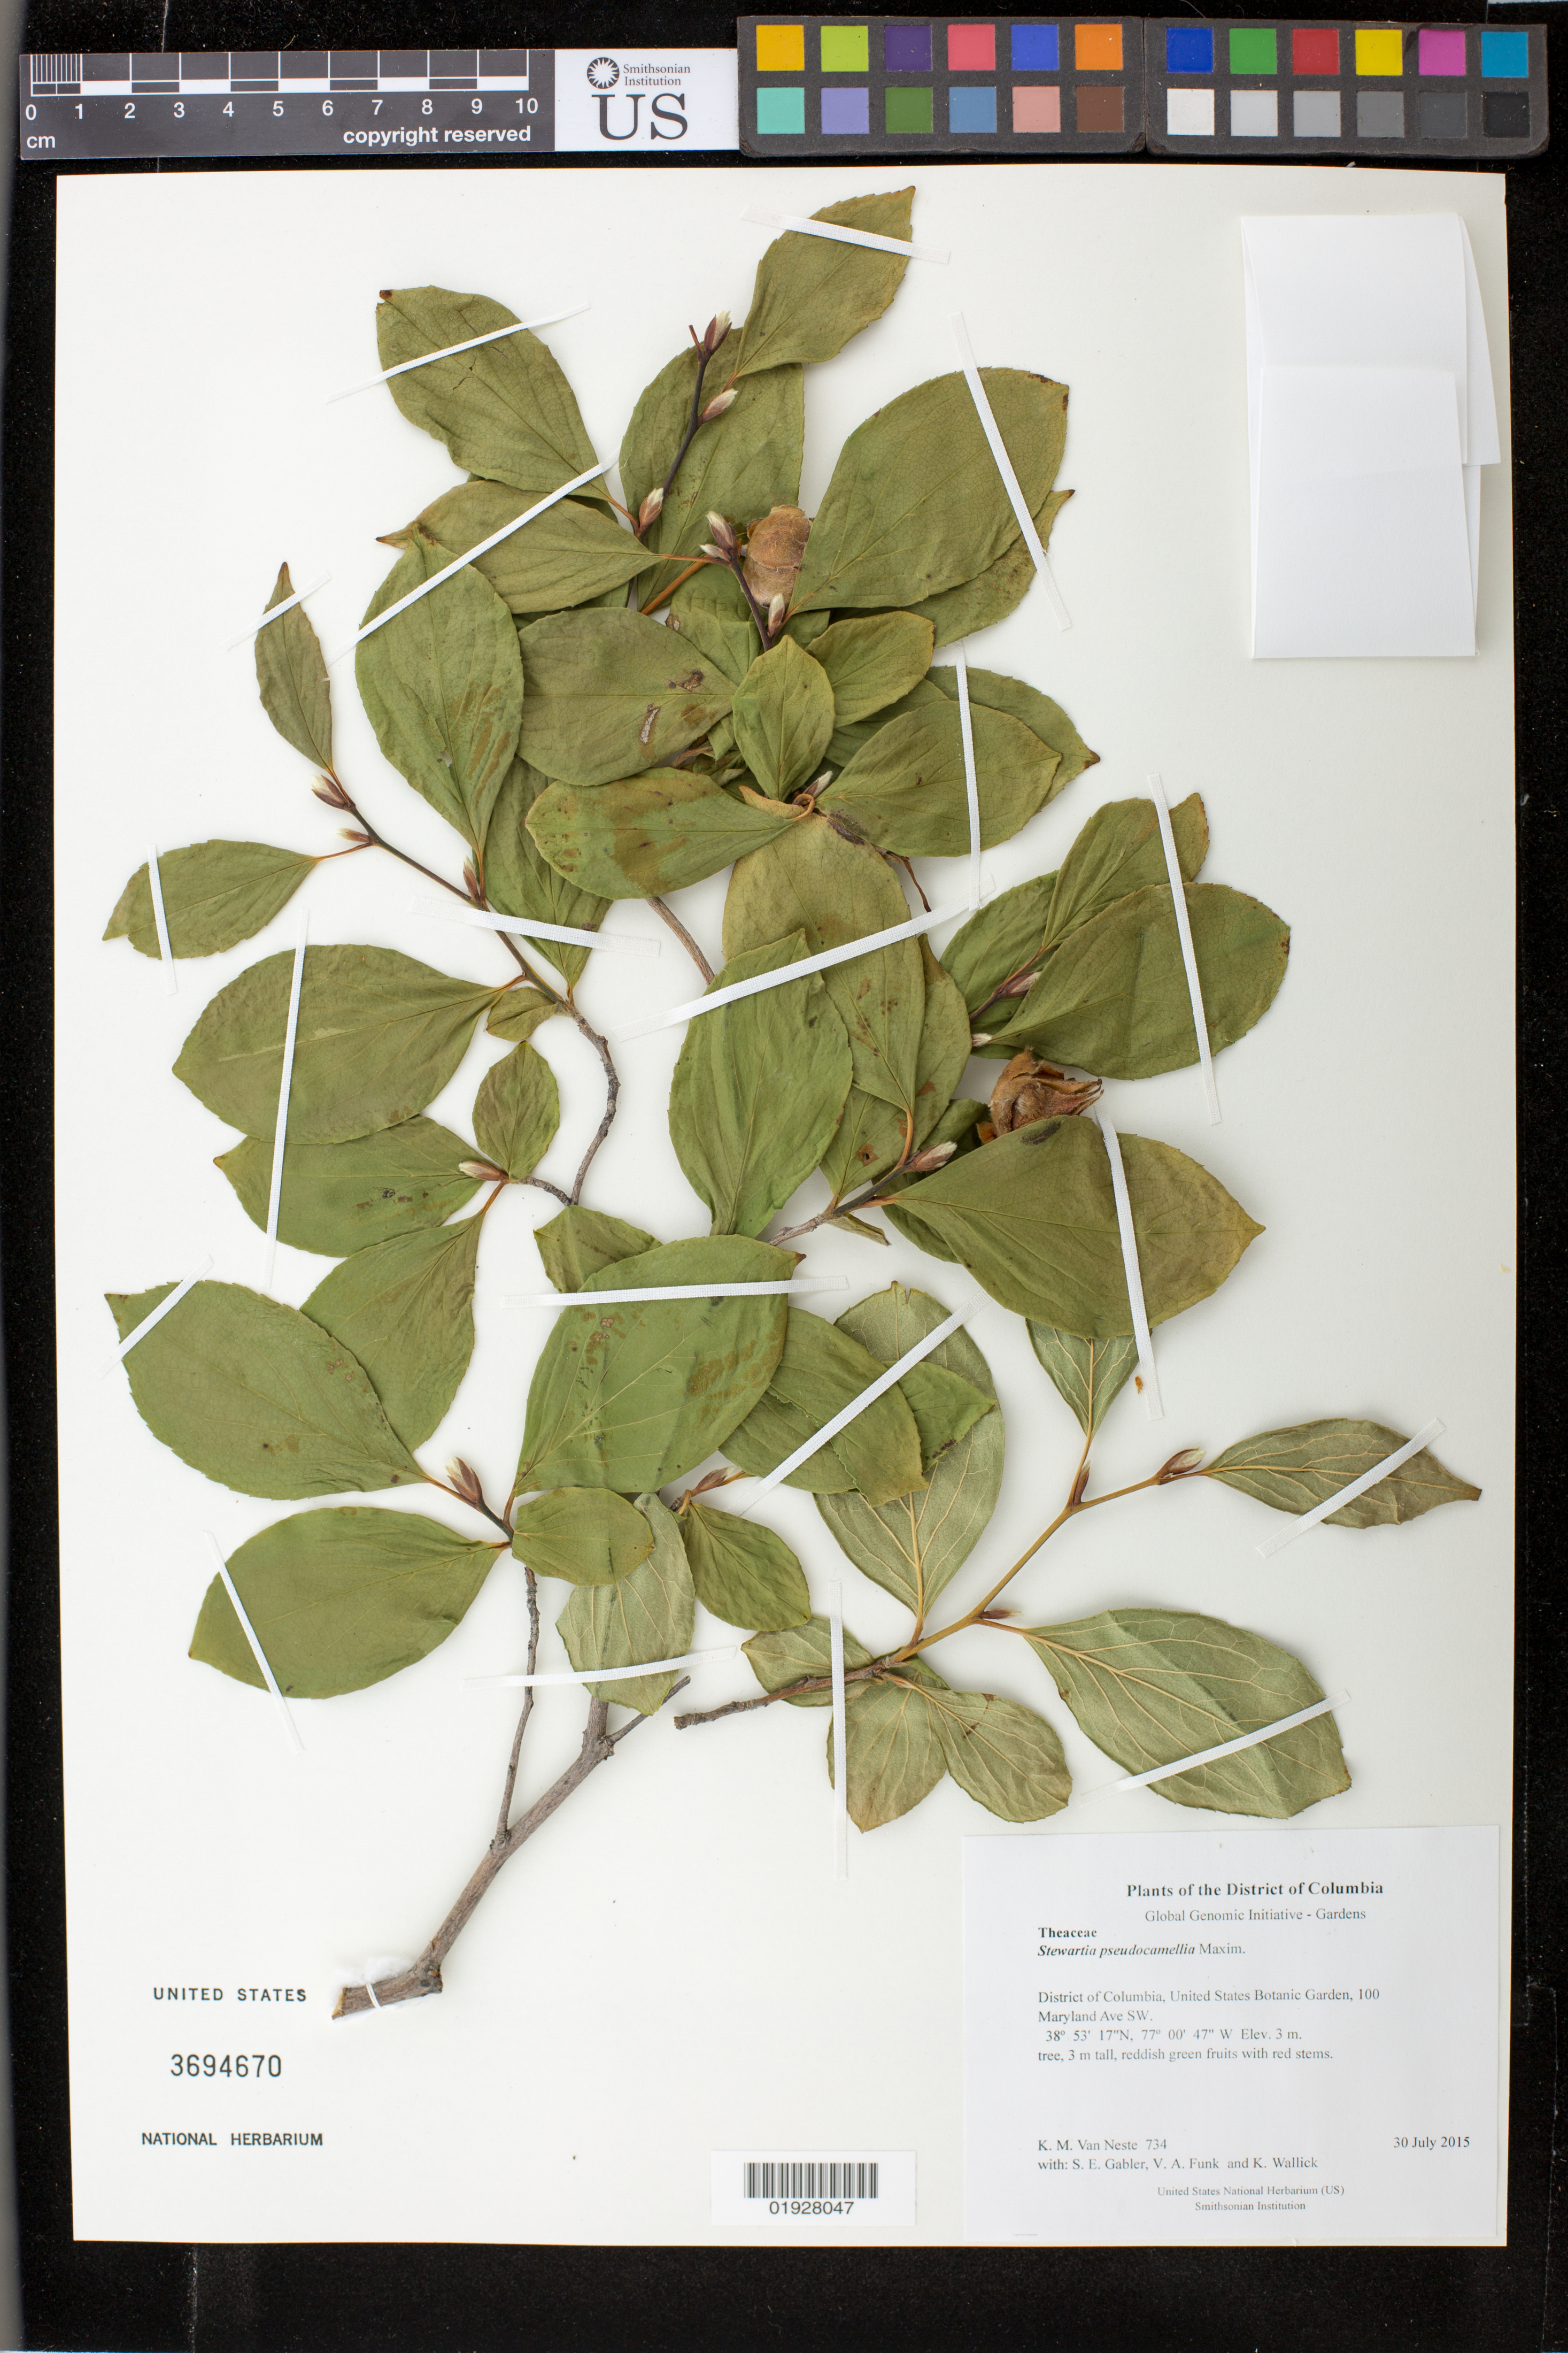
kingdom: Plantae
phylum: Tracheophyta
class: Magnoliopsida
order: Ericales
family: Theaceae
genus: Stewartia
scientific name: Stewartia pseudocamellia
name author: Maxim.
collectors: K. M. Van Neste, S. E. Gabler, V. Funk & K. Wallick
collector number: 734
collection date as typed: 30 July 2015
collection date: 2015-07-30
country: United States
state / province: District of Columbia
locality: United States Botanic Garden, 100 Maryland Ave SW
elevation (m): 3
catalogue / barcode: US 3694670